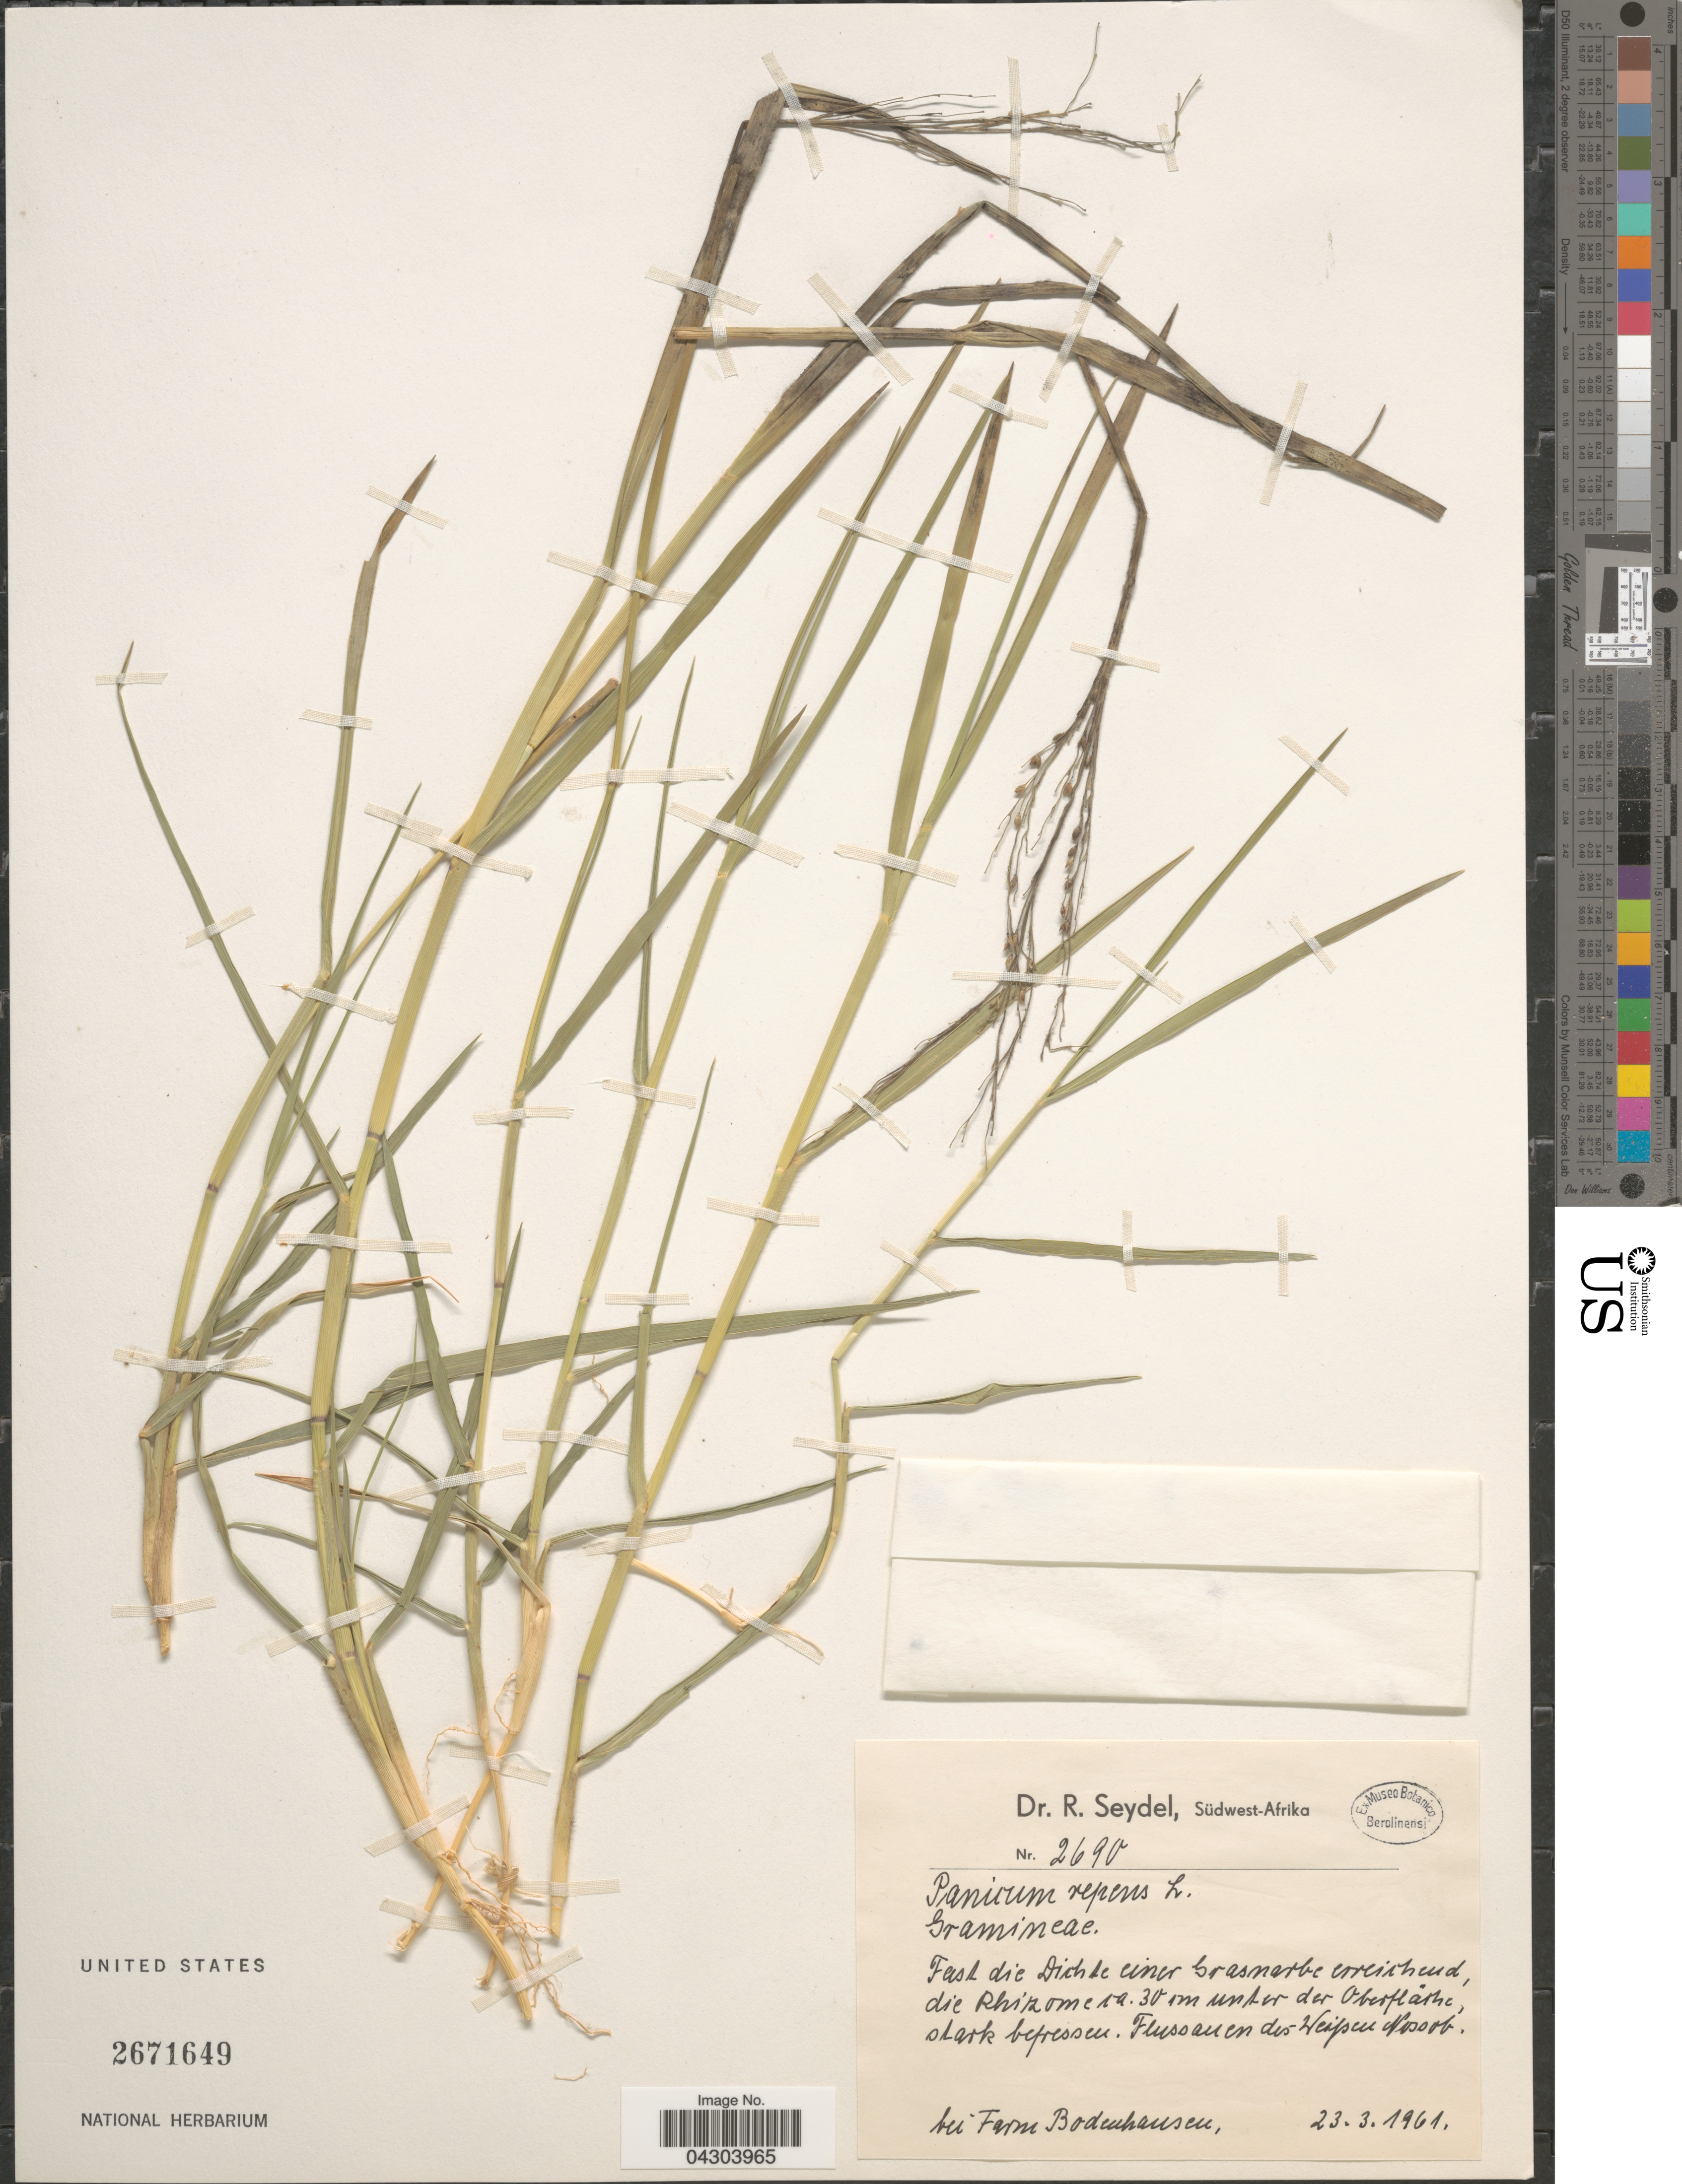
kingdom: Plantae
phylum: Tracheophyta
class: Liliopsida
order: Poales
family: Poaceae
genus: Panicum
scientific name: Panicum repens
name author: L.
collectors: R. Seydel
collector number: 2690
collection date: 1961-03-23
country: Namibia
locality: Bei Farm Bodenhausen.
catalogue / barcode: US 2671649